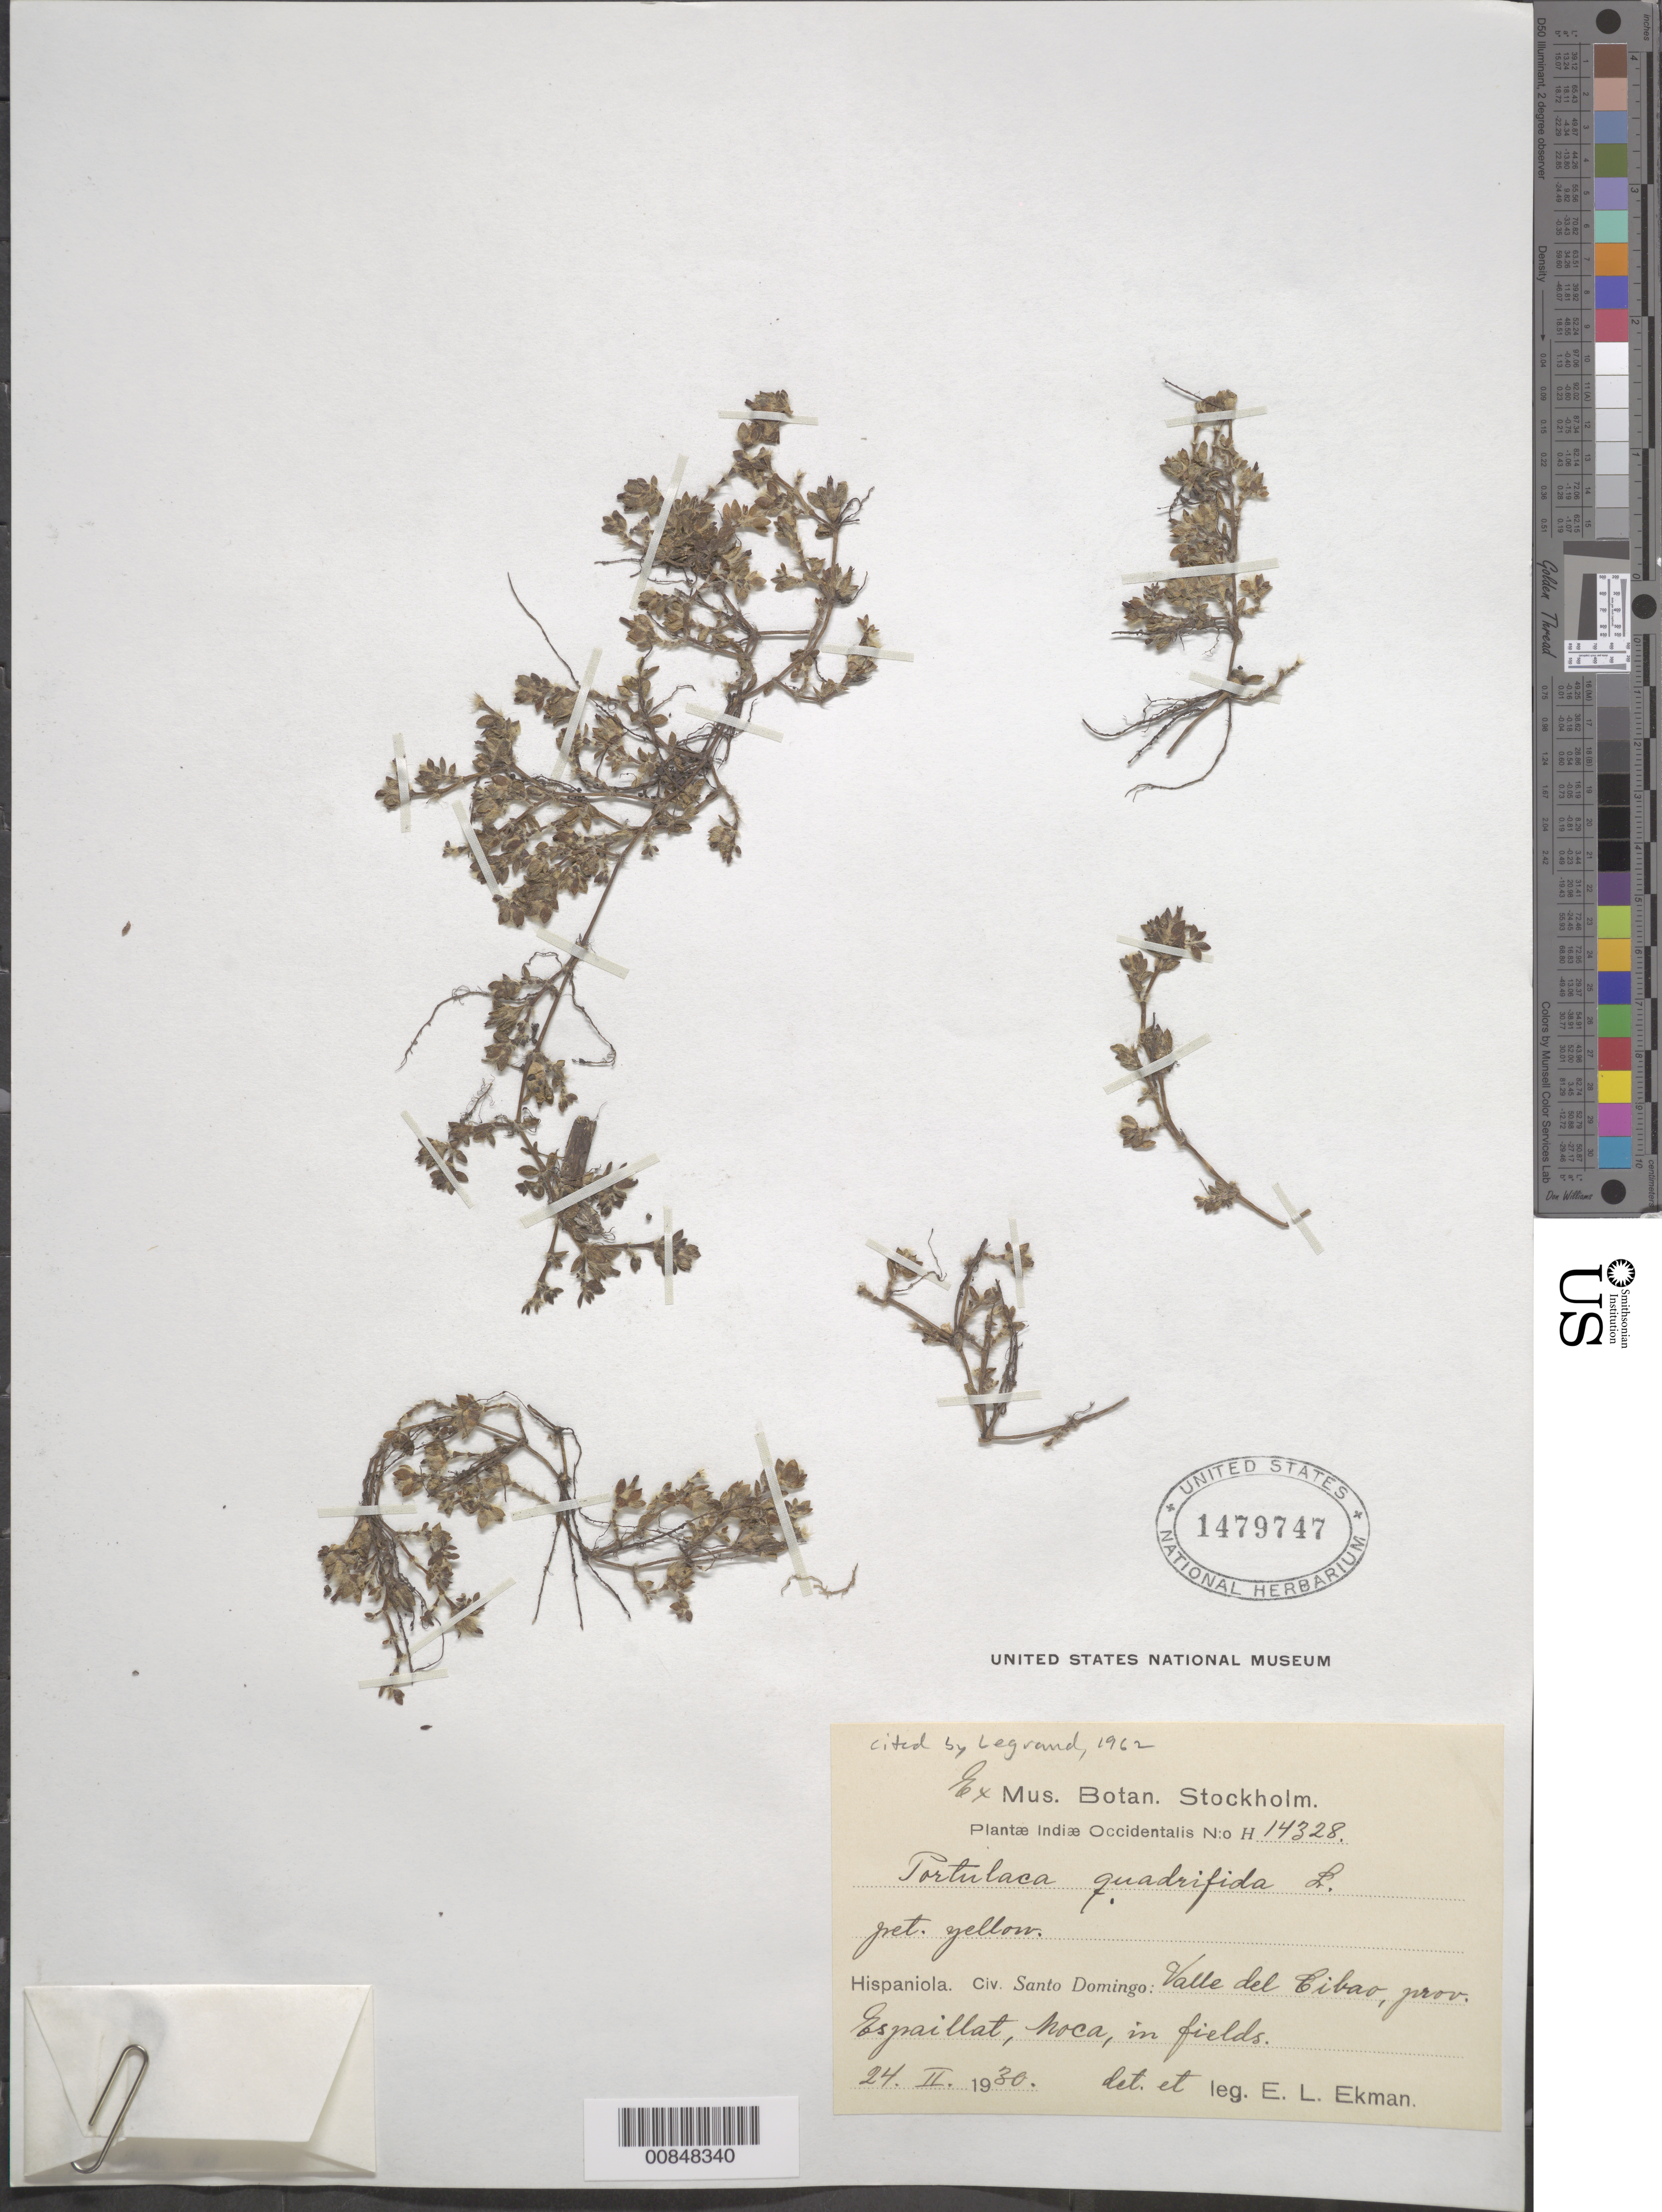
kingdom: Plantae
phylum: Tracheophyta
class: Magnoliopsida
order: Caryophyllales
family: Portulacaceae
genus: Portulaca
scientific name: Portulaca quadrifida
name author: L.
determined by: Ekman, E. L.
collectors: E. L. Ekman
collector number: H 14328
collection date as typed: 24 Feb 1930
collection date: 1930-02-24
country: Dominican Republic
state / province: Espaillat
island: Hispaniola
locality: Valle del Cibao, Moca.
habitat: In fields.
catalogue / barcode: US 1479747